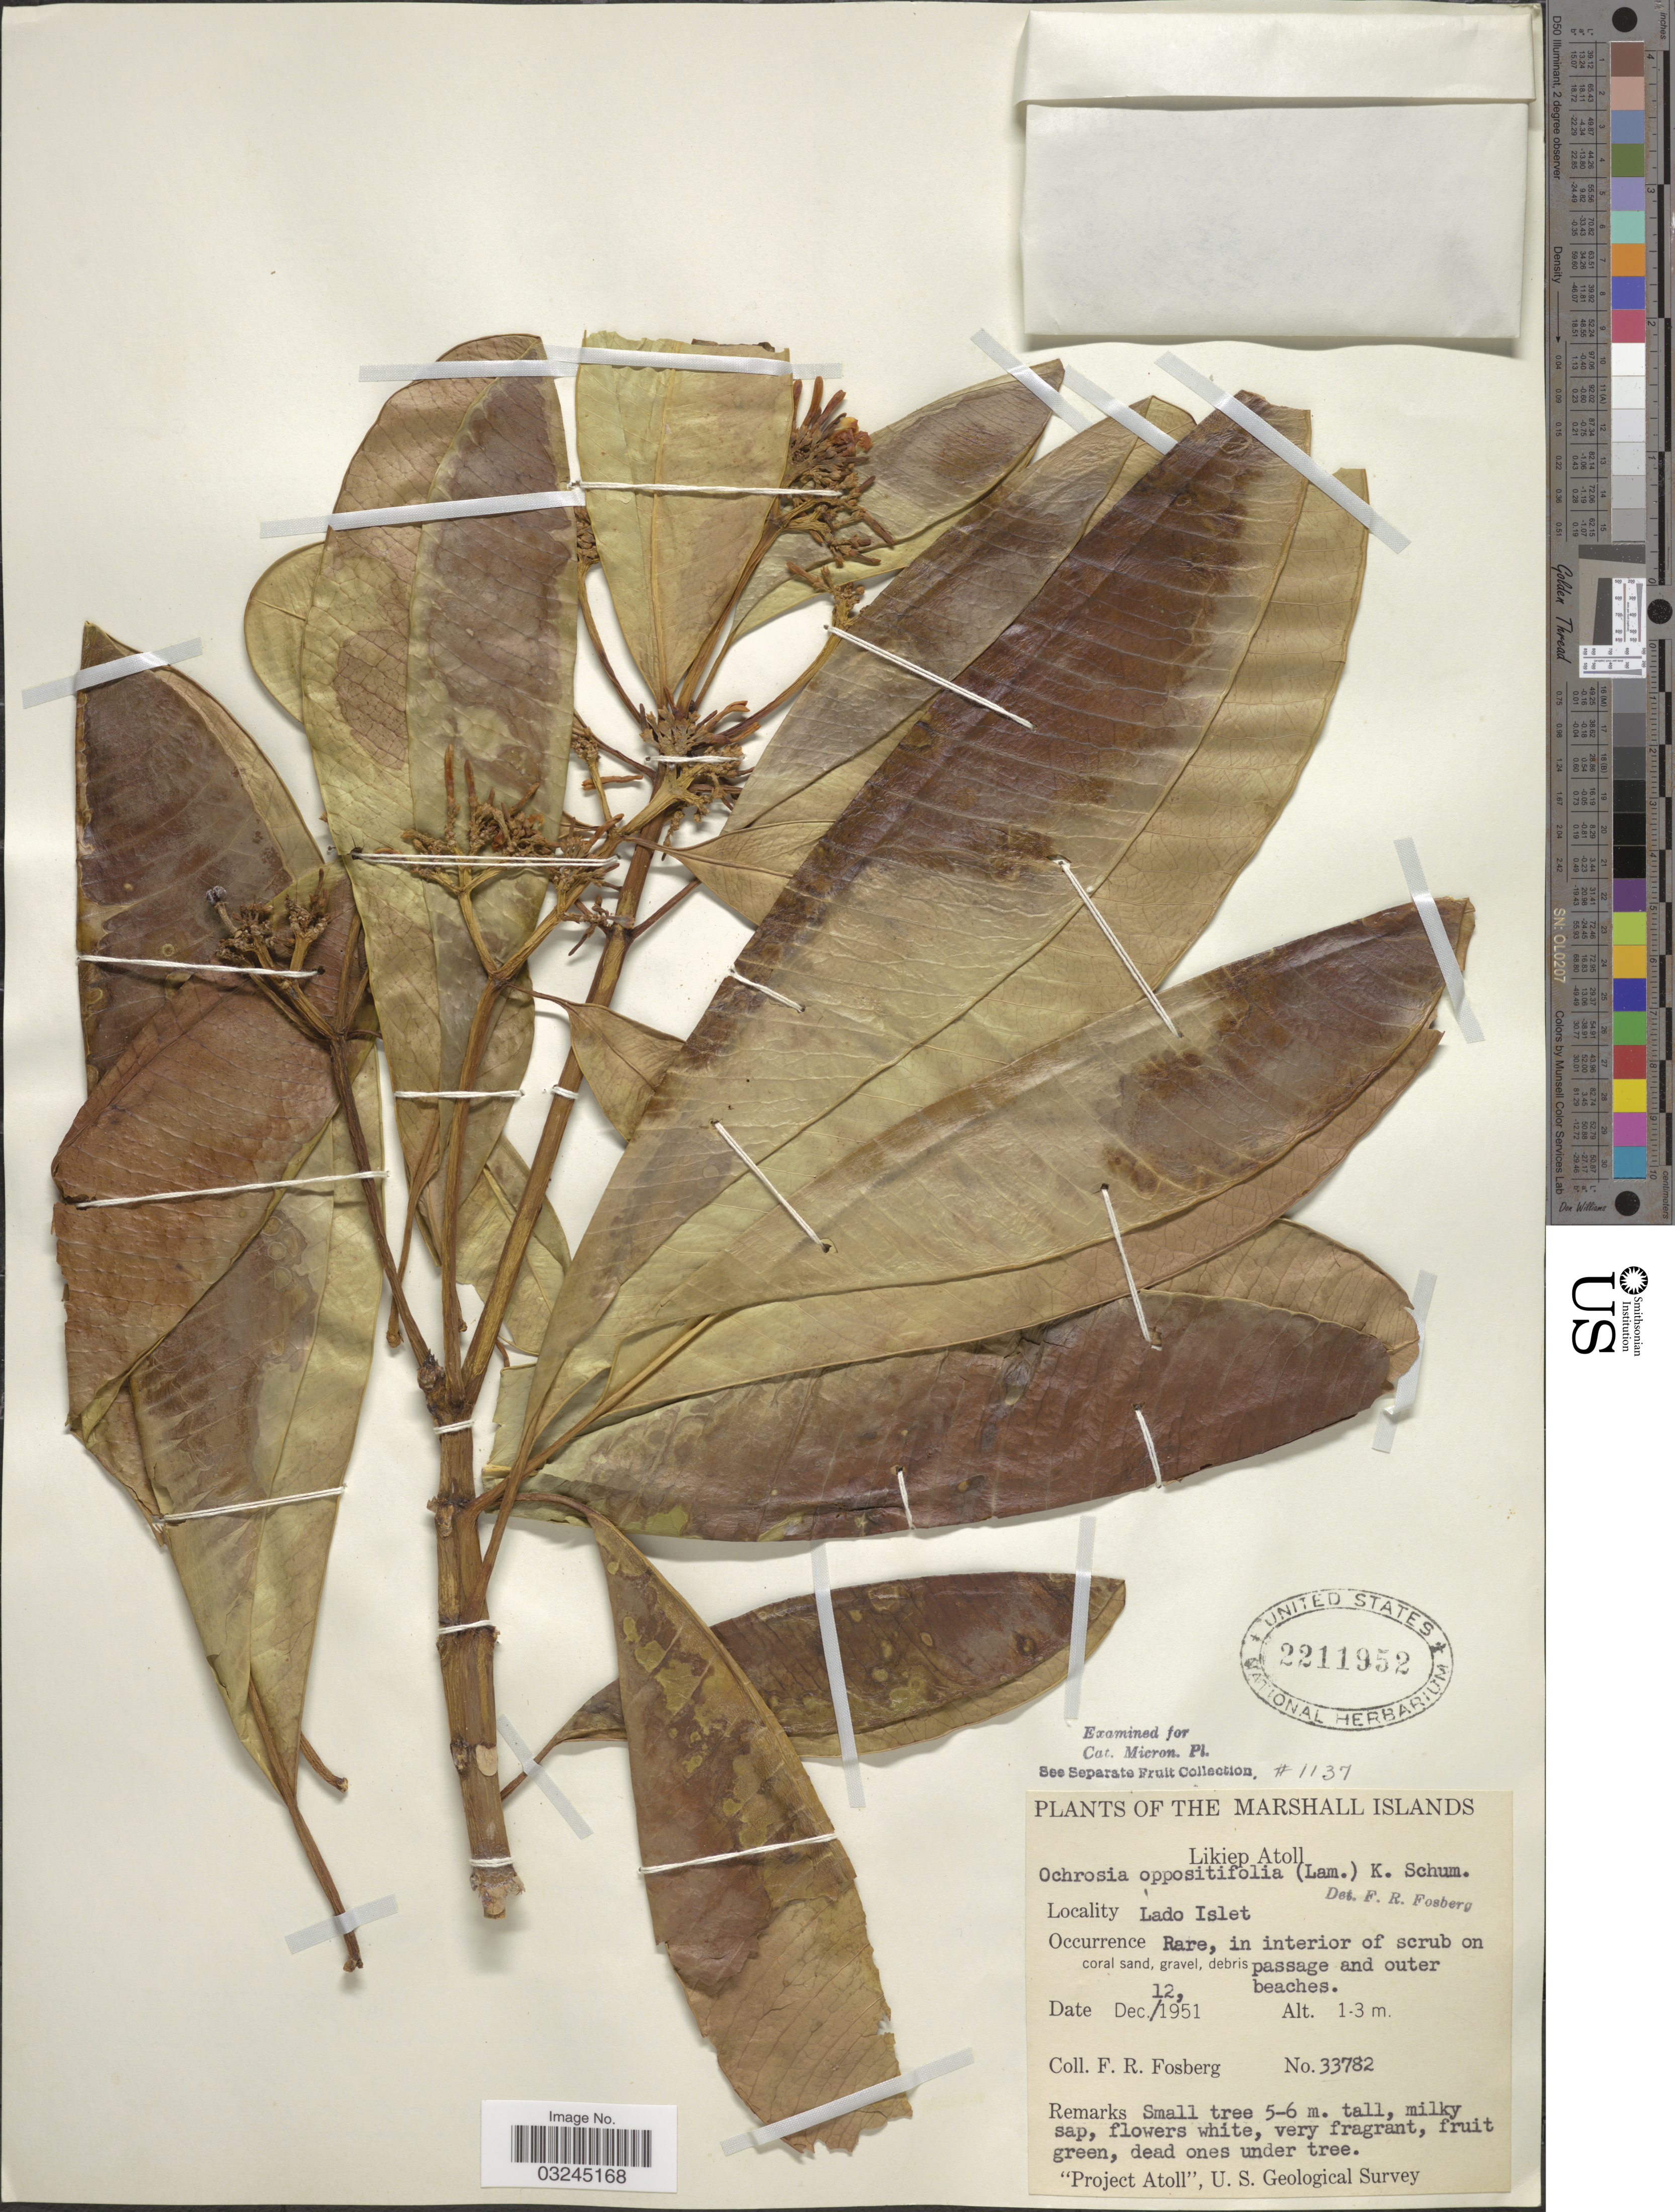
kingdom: Plantae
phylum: Tracheophyta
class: Magnoliopsida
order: Gentianales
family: Apocynaceae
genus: Ochrosia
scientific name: Ochrosia oppositifolia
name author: (Lam.) K. Schum.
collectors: F. R. Fosberg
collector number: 33782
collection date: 1951-12-12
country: Marshall Islands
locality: Likiep Atoll. Lado Islet.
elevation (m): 1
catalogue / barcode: US 2211952